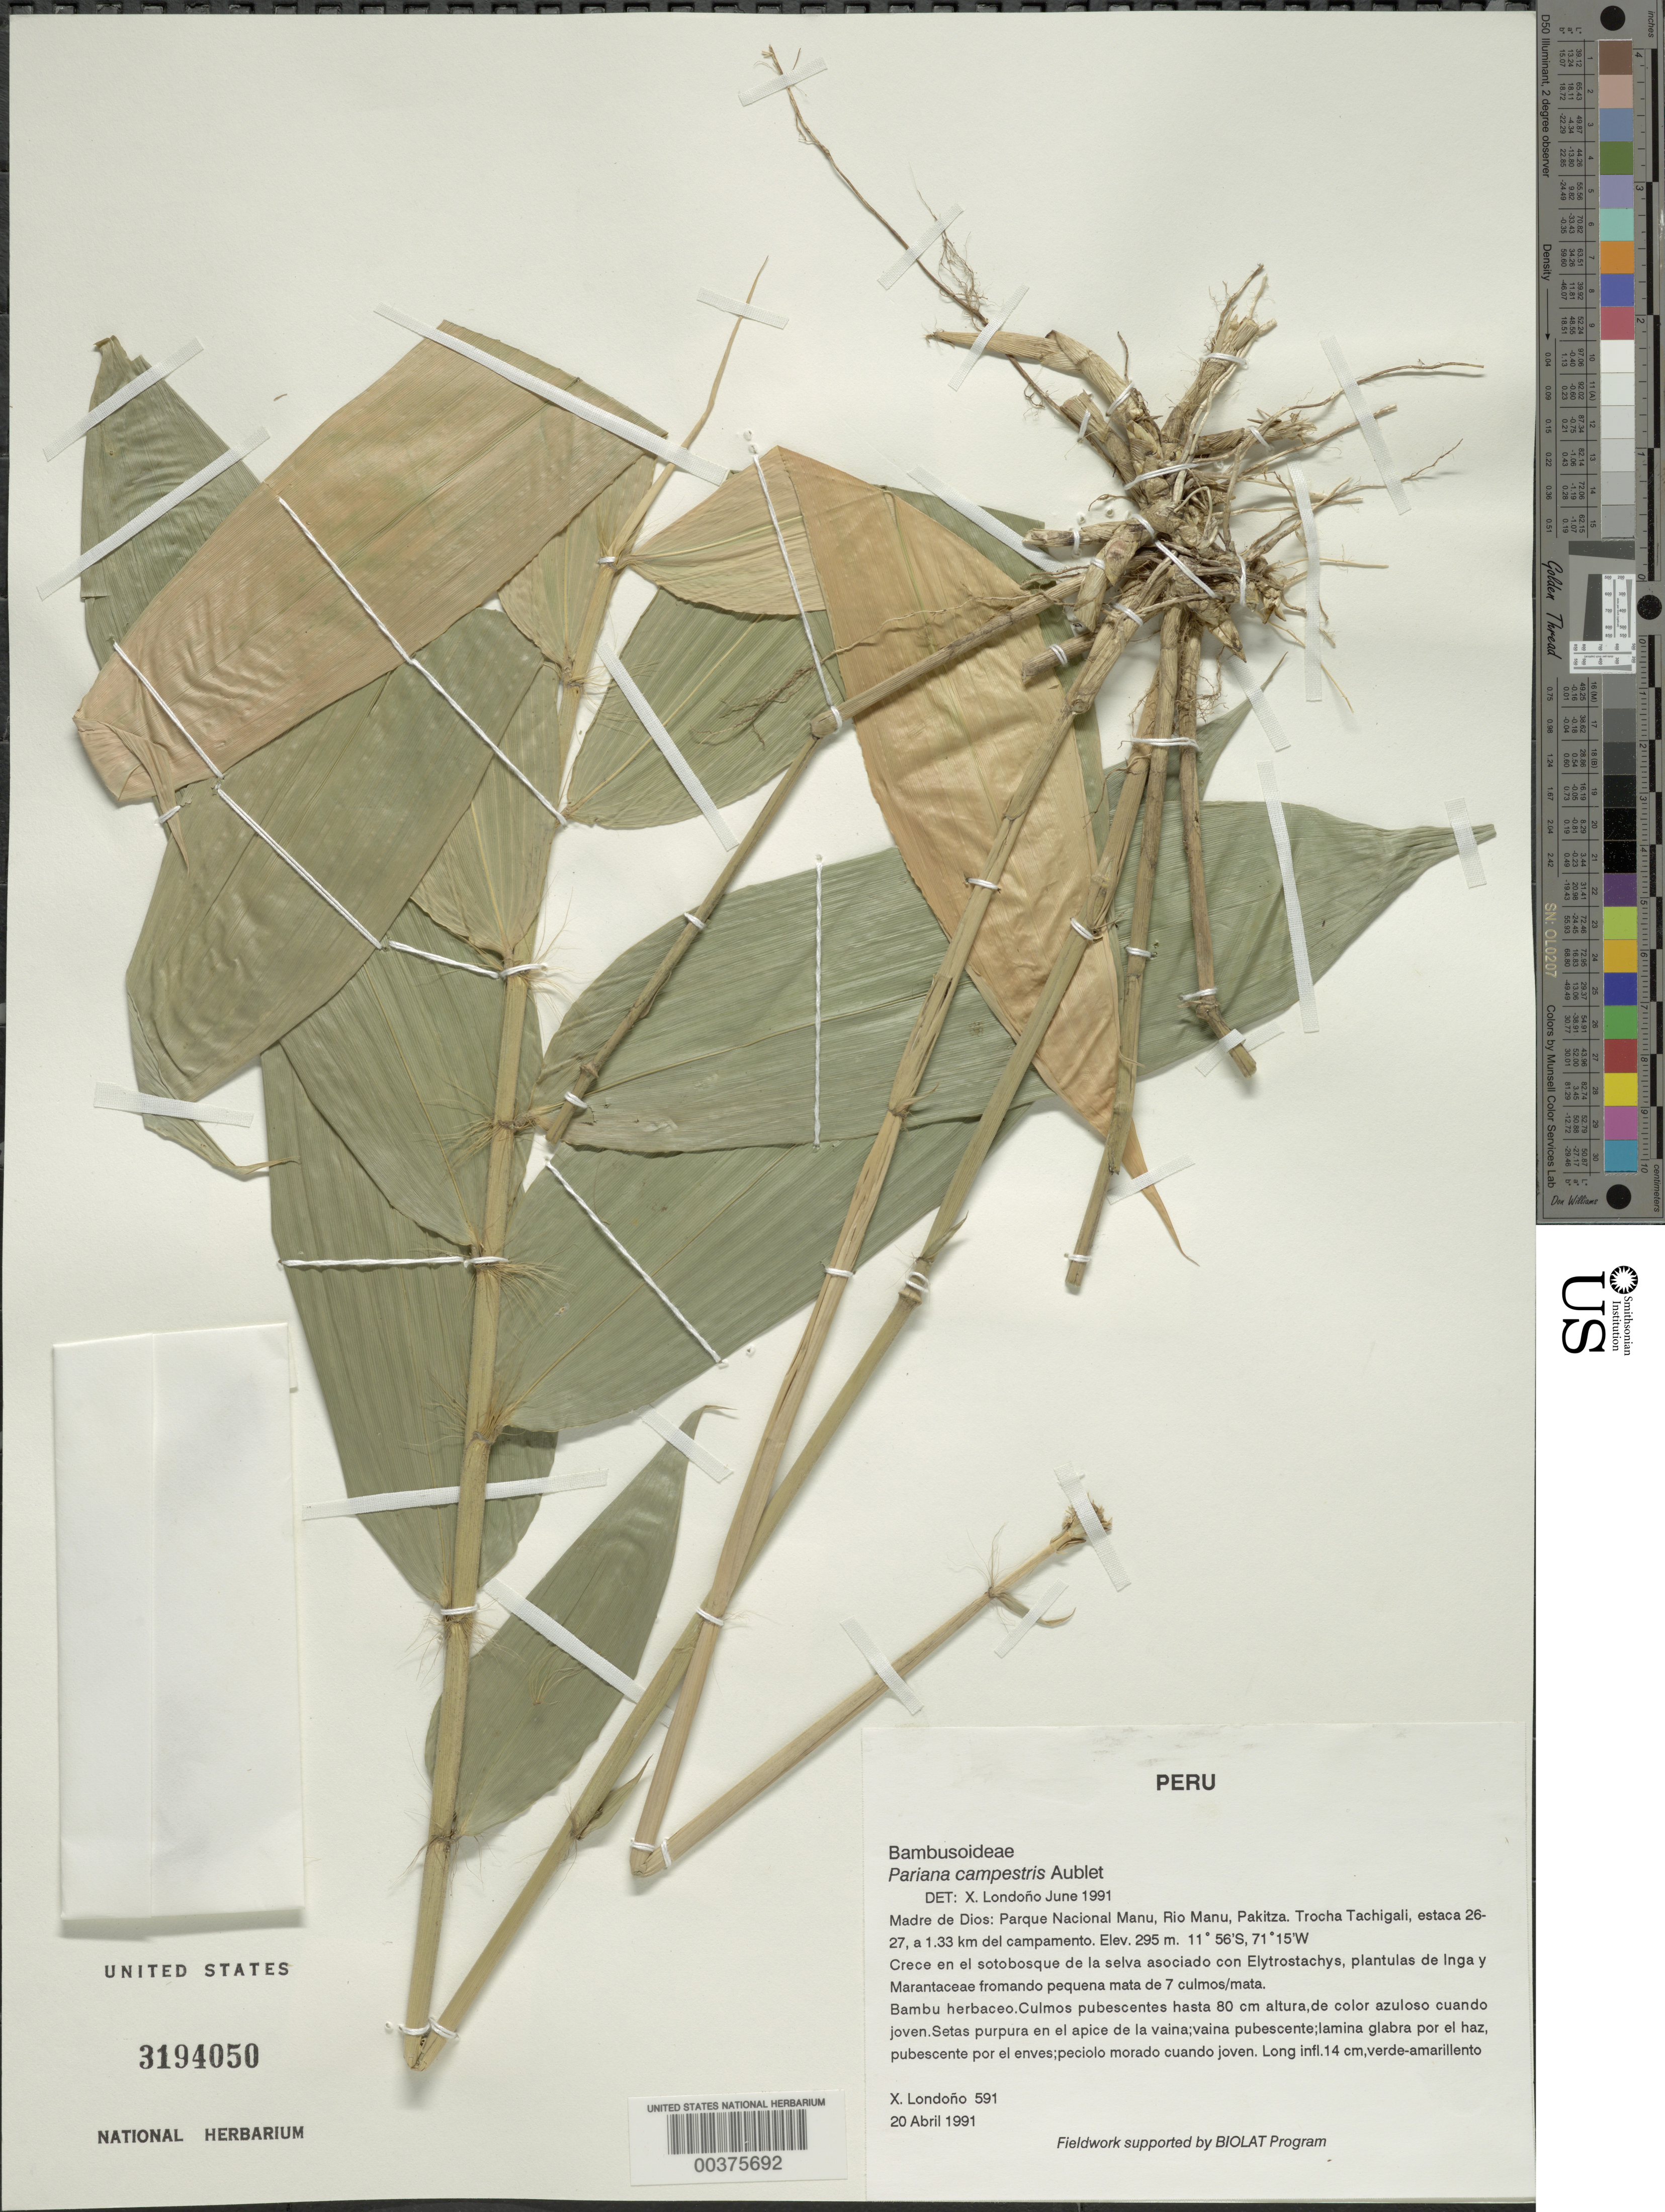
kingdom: Plantae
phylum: Tracheophyta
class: Liliopsida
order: Poales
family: Poaceae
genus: Pariana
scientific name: Pariana campestris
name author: Aubl.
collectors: X. Londoño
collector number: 591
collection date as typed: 20 Apr 1991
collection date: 1991-04-20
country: Peru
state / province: Madre de Dios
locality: Parque nacional manu, rio manu, pakitza; trocha tachigali, estaca 26-27, a 1.33 km del campamento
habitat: En el sotobosque de la selva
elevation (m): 295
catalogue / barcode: US 3194050